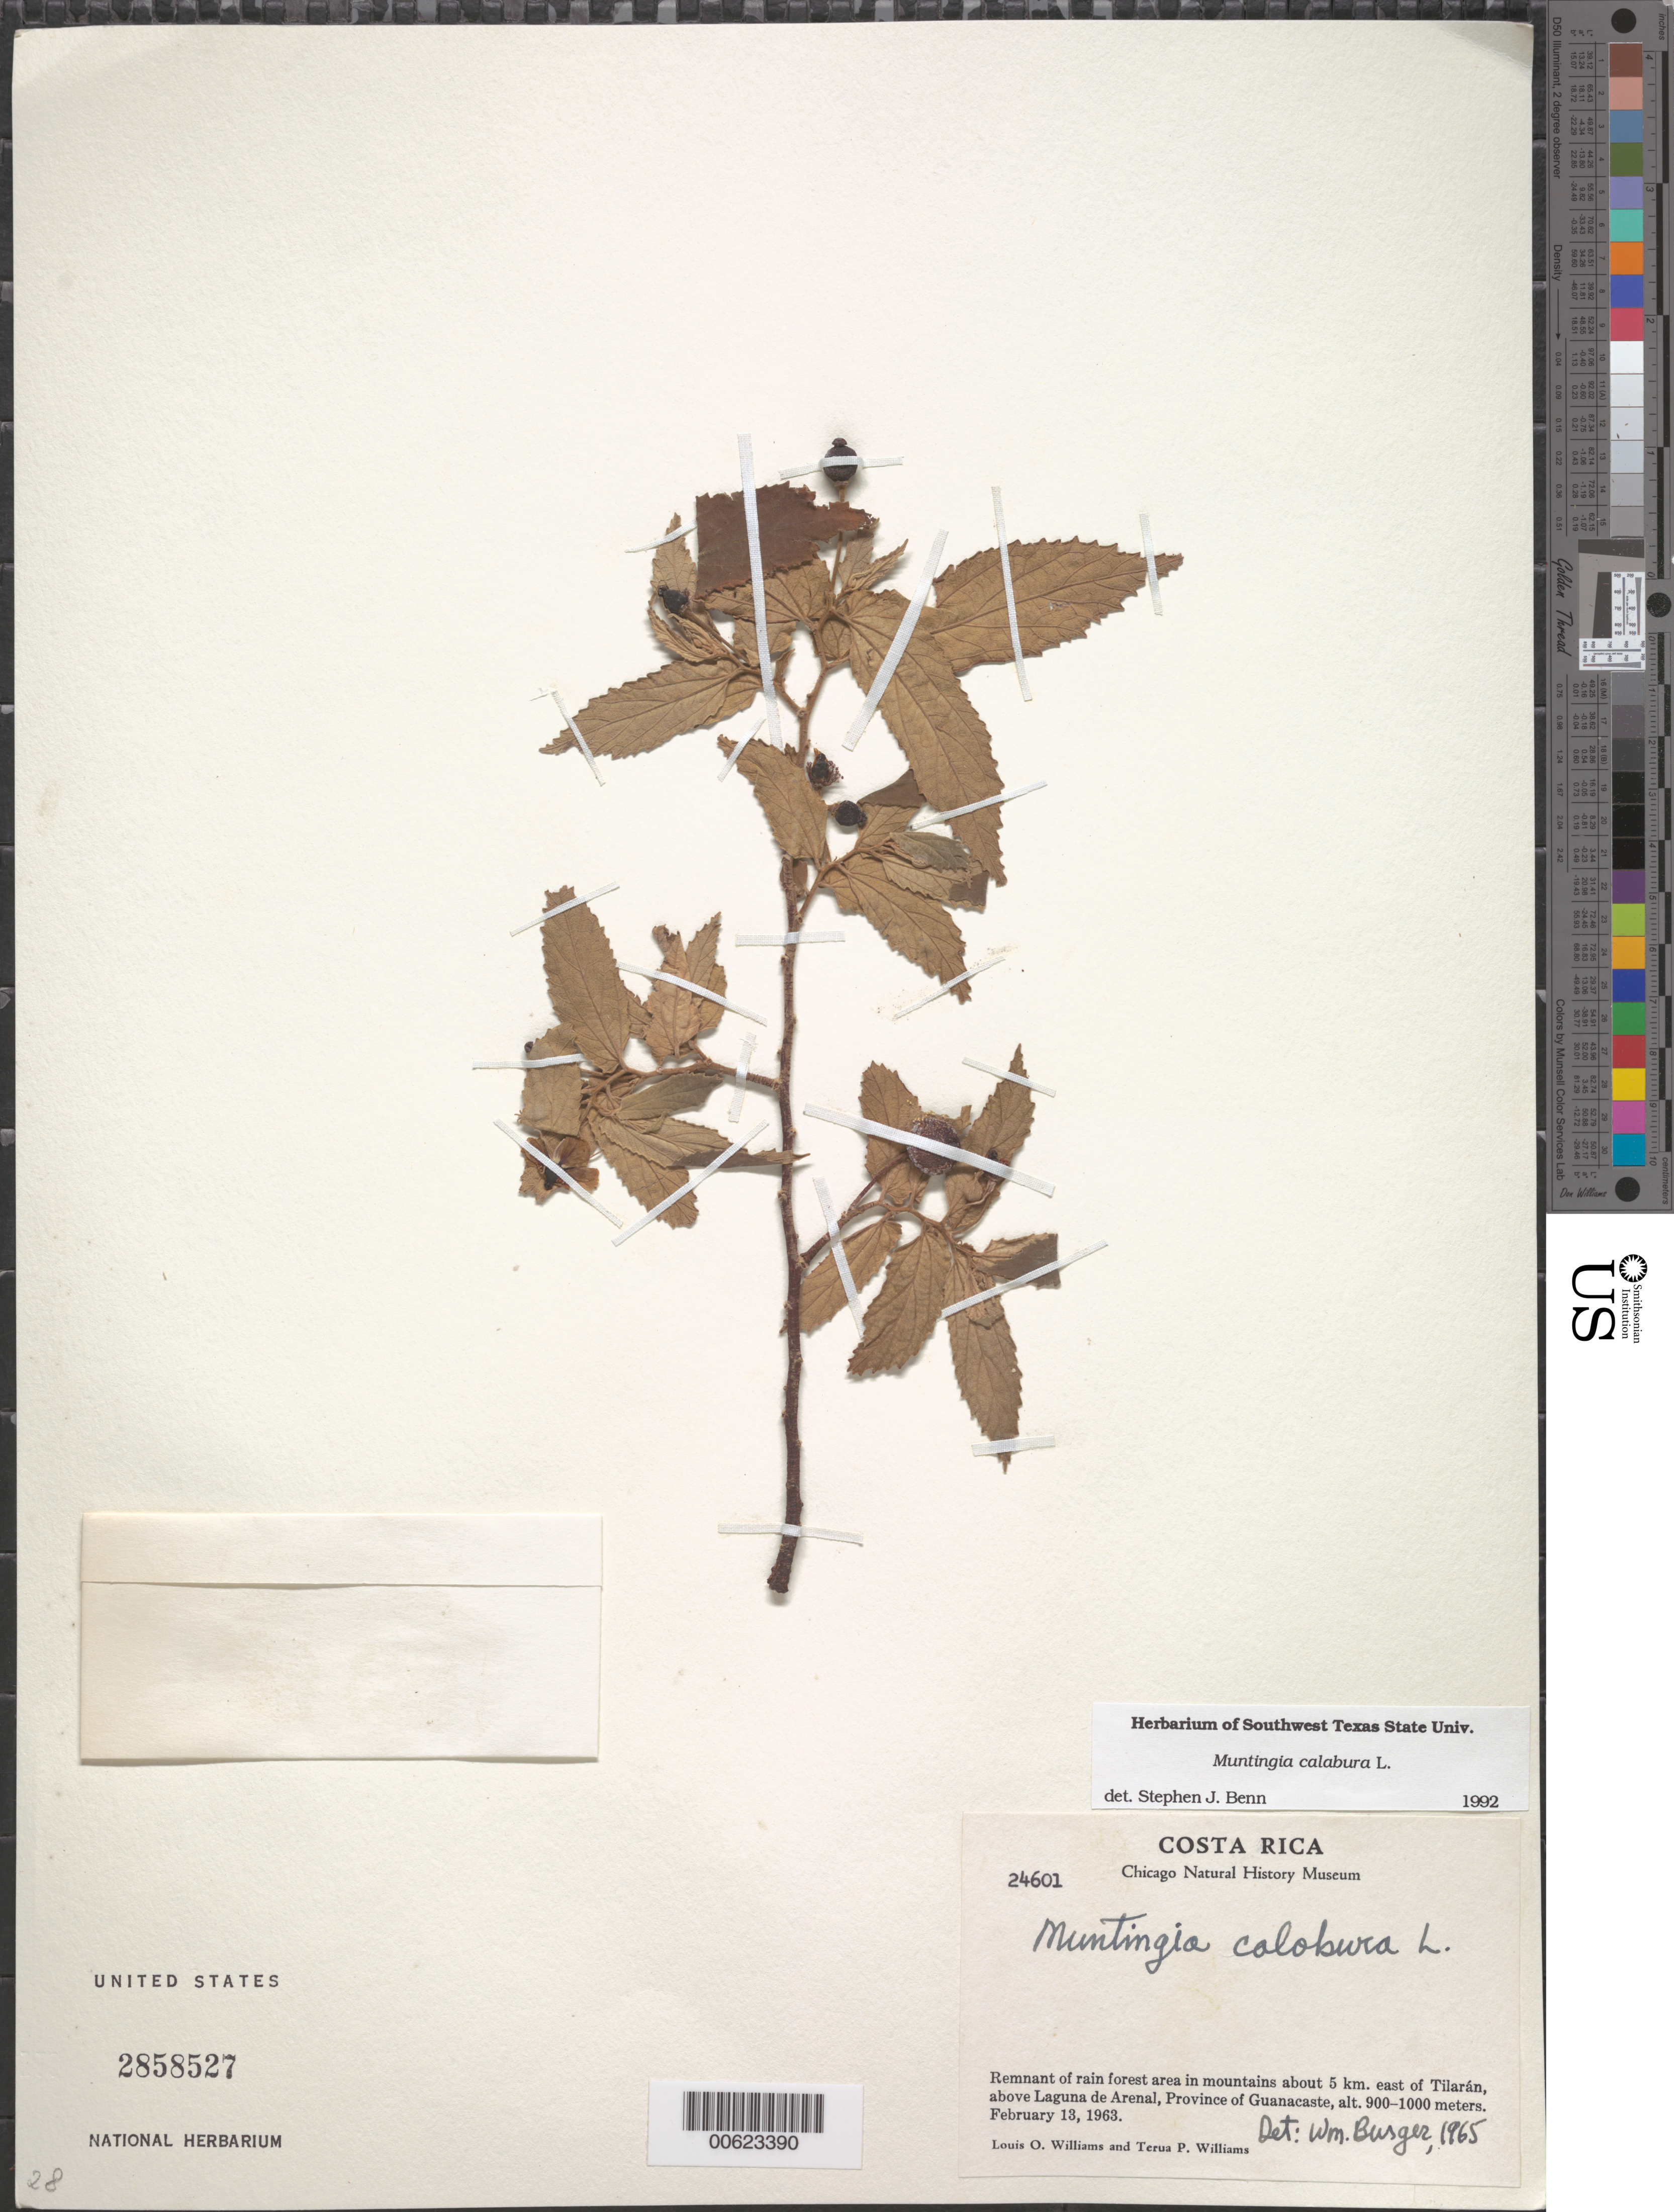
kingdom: Plantae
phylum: Tracheophyta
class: Magnoliopsida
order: Malvales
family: Muntingiaceae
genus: Muntingia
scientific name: Muntingia calabura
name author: L.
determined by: Benn, S. J.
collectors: L. O. Williams & T. P. Williams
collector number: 24601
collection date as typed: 13 Feb 1963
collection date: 1963-02-13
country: Costa Rica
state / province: Guanacaste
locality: Mountains about 5 km E of Tilarán, above Laguna de Arenal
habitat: Remnants of rain forest area.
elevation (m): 900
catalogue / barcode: US 2858527